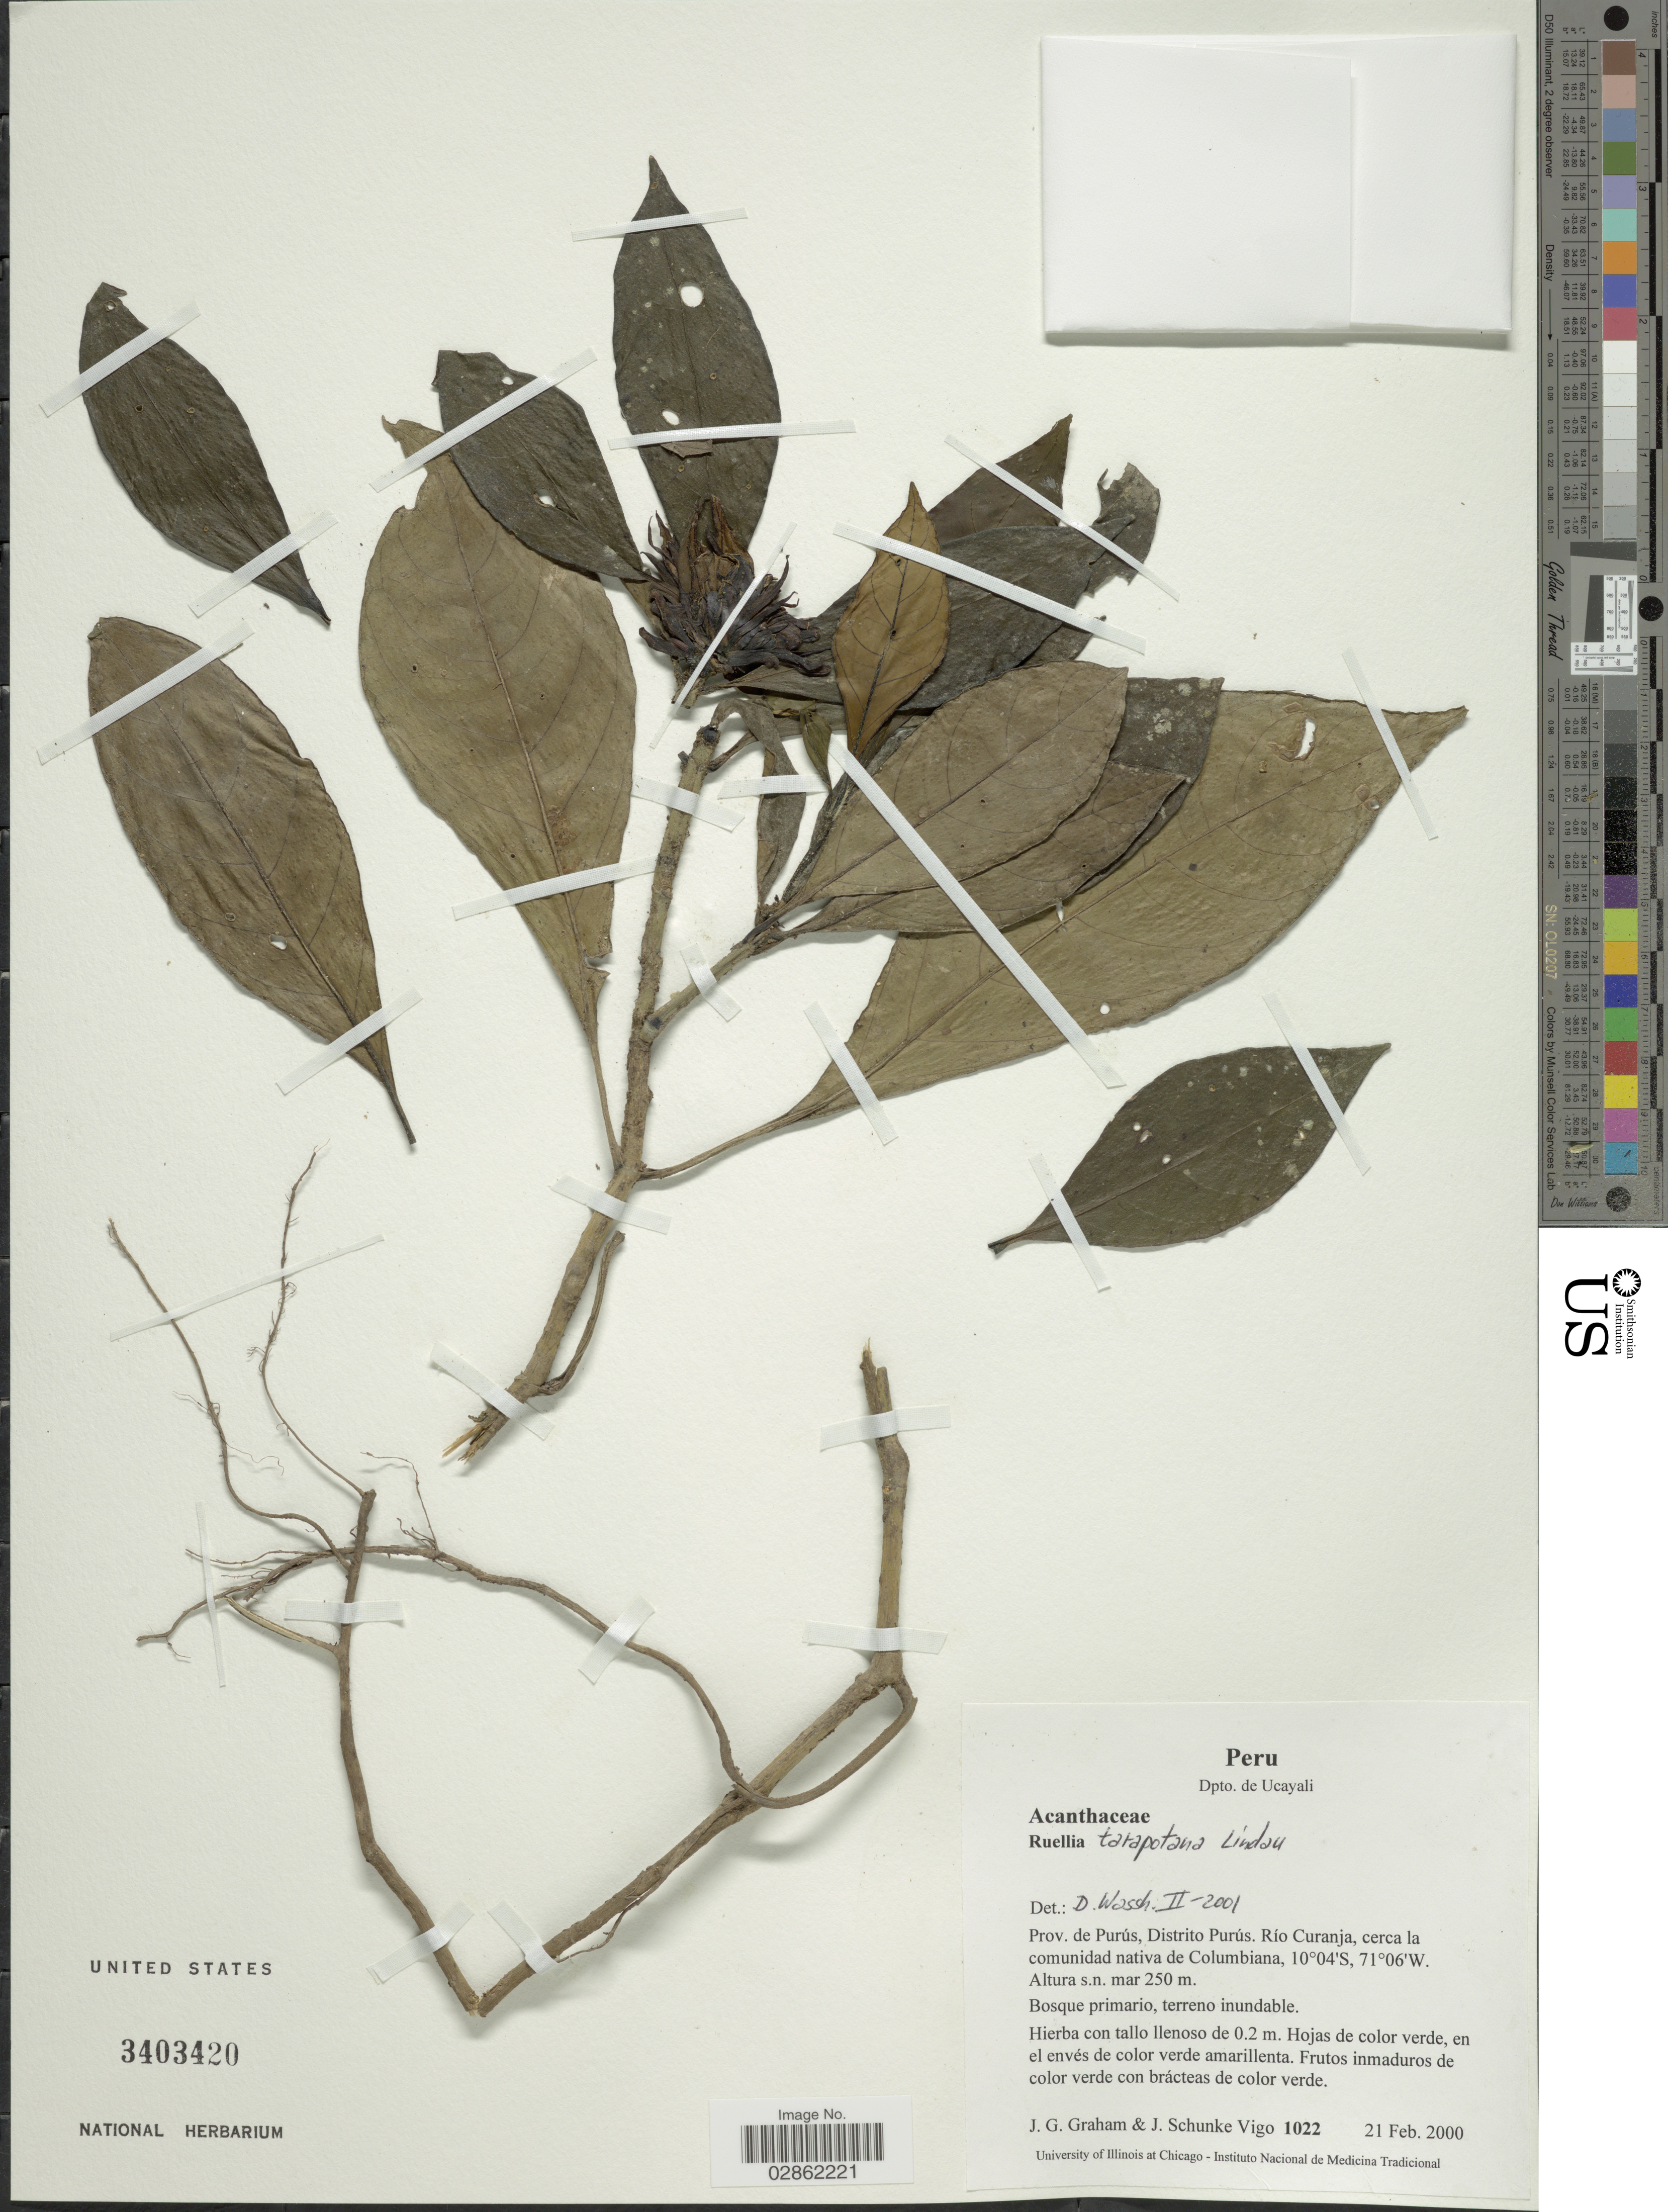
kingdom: Plantae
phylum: Tracheophyta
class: Magnoliopsida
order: Lamiales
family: Acanthaceae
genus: Ruellia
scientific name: Ruellia tarapotana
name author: Lindau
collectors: J. Graham & J. Schunke Vigo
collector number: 1022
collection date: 2000-02-21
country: Peru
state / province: Ucayali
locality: Prov. de Purús, Distrito Purús, Río Curanja, cerca la comunidad nativa de Columbiana.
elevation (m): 250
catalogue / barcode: US 3403420